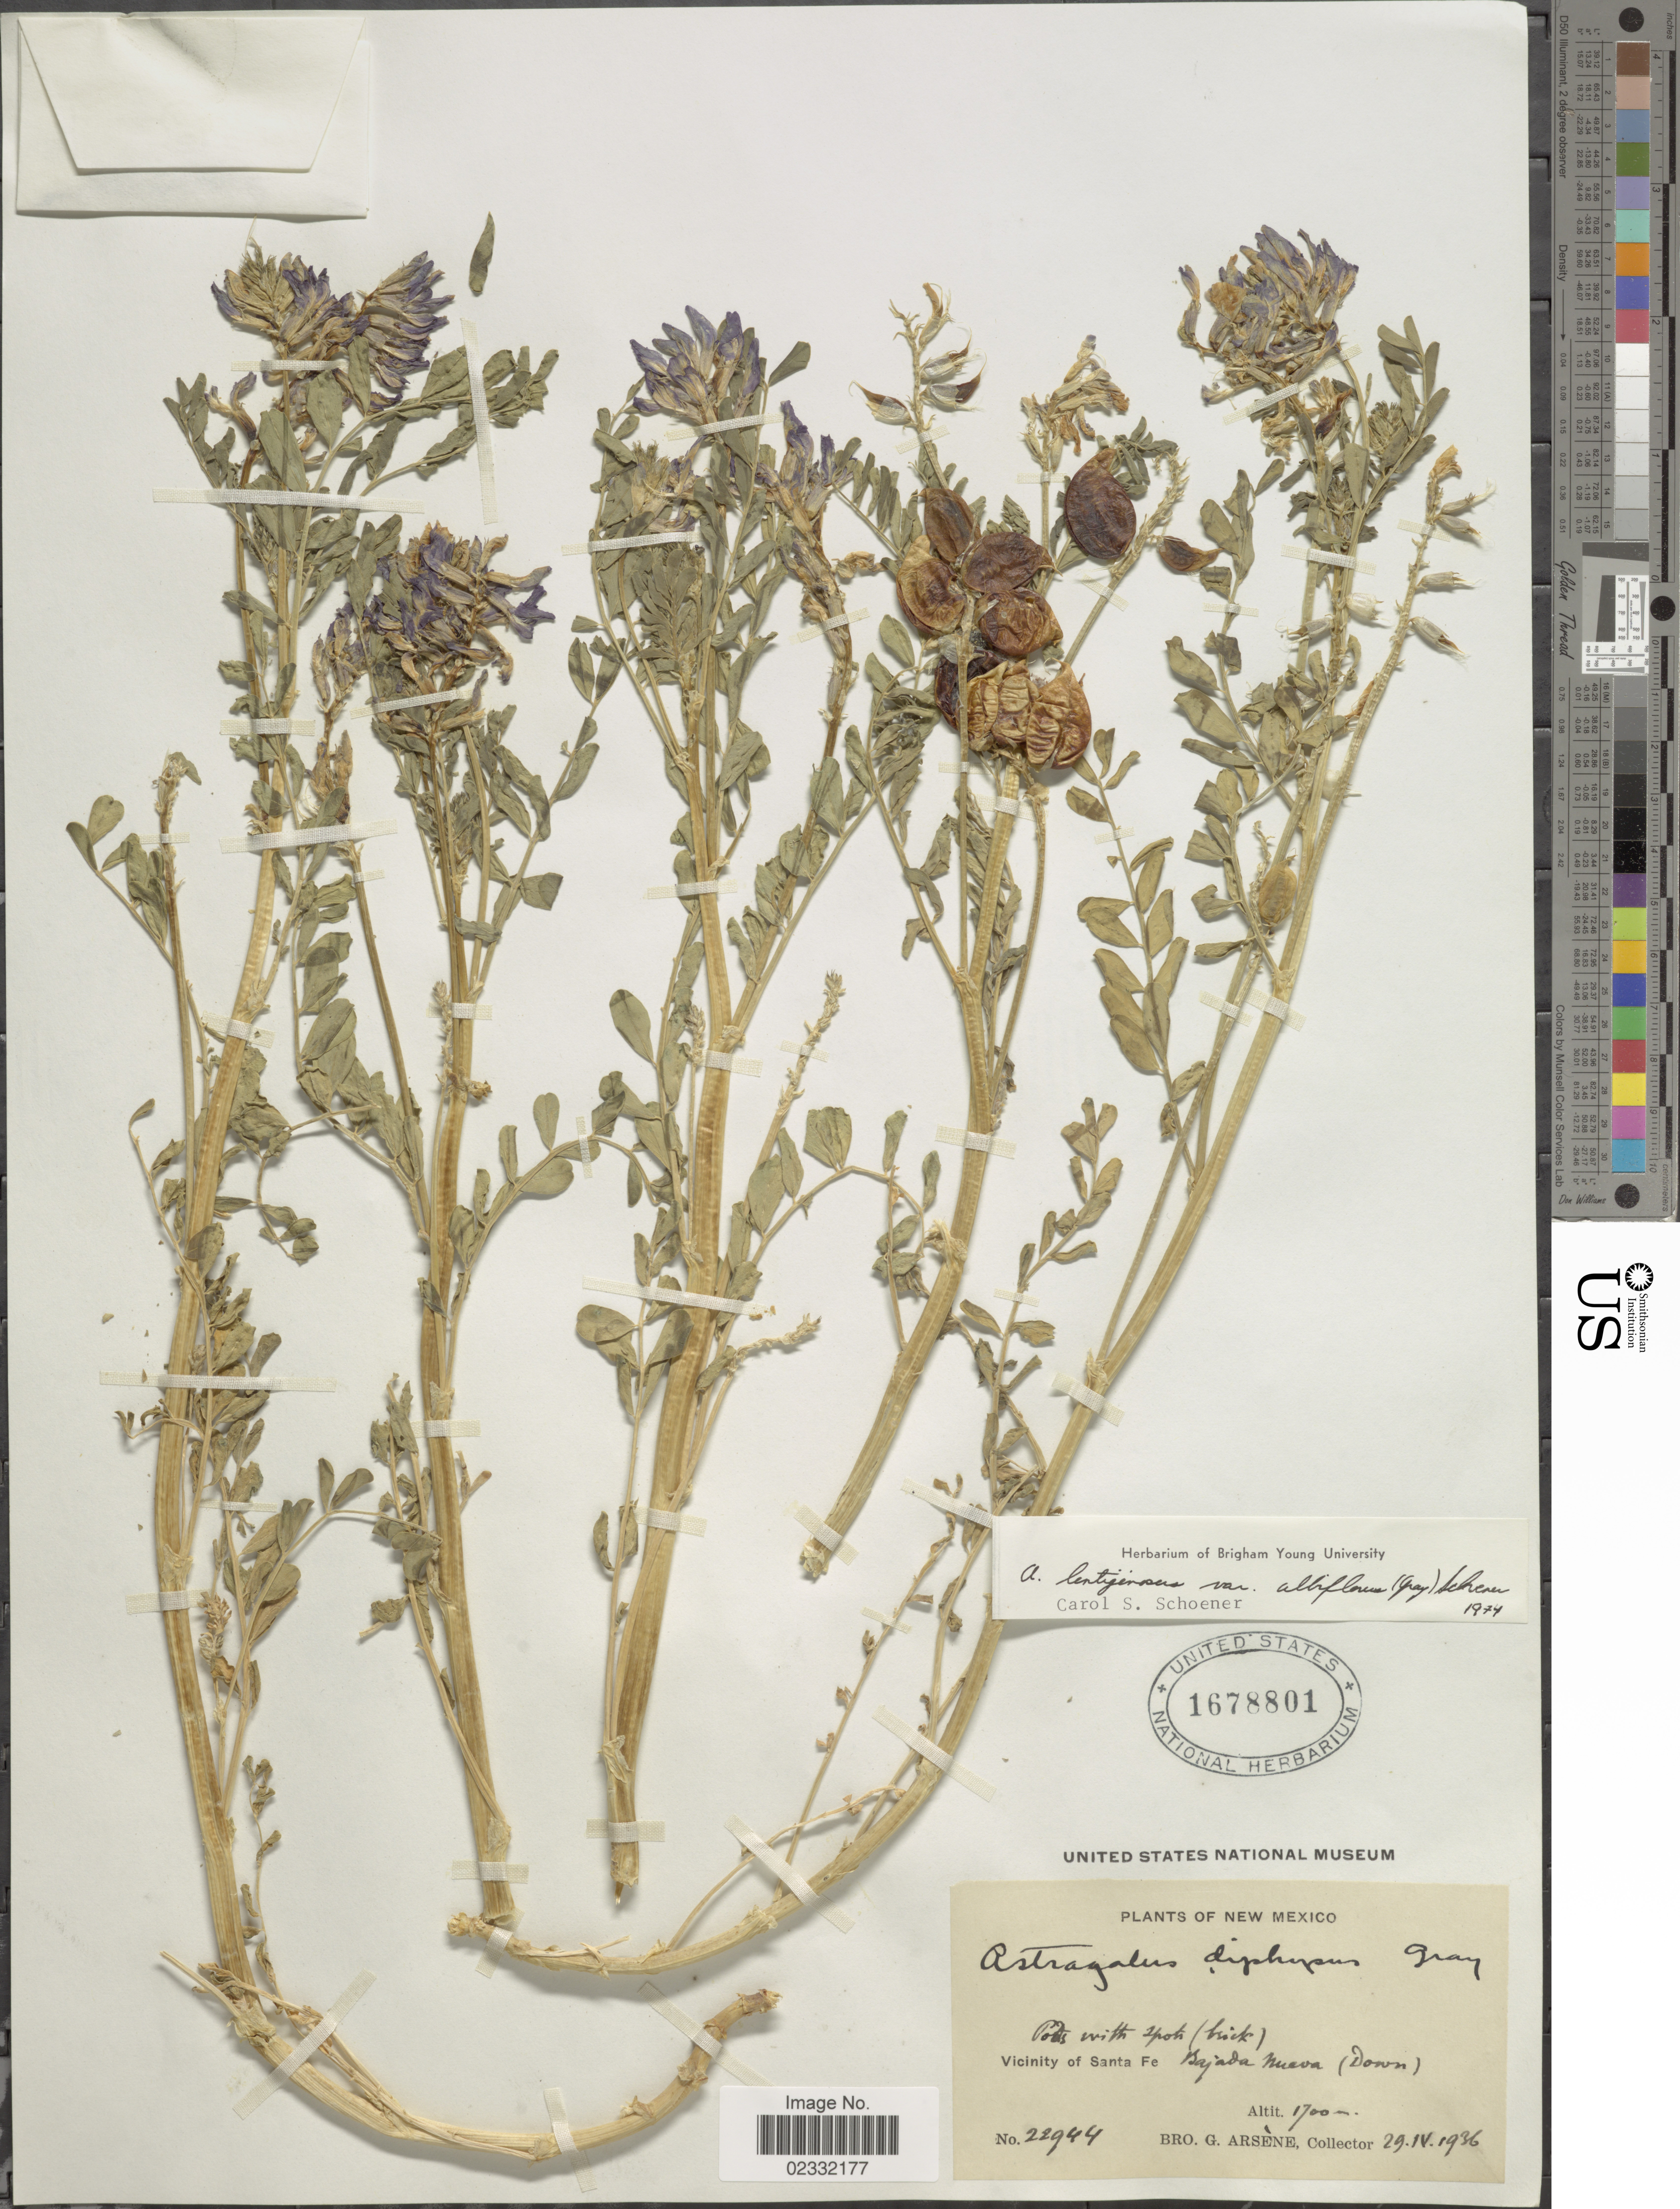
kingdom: Plantae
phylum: Tracheophyta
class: Magnoliopsida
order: Fabales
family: Fabaceae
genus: Astragalus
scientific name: Astragalus lentiginosus var. albiflorus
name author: (A. Gray) Schoener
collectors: Bro. G. Arsène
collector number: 22944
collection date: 1936-04-29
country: United States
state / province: New Mexico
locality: Vicinity of Santa Fe, Bajada Nueva (Down)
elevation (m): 1700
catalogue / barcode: US 1678801